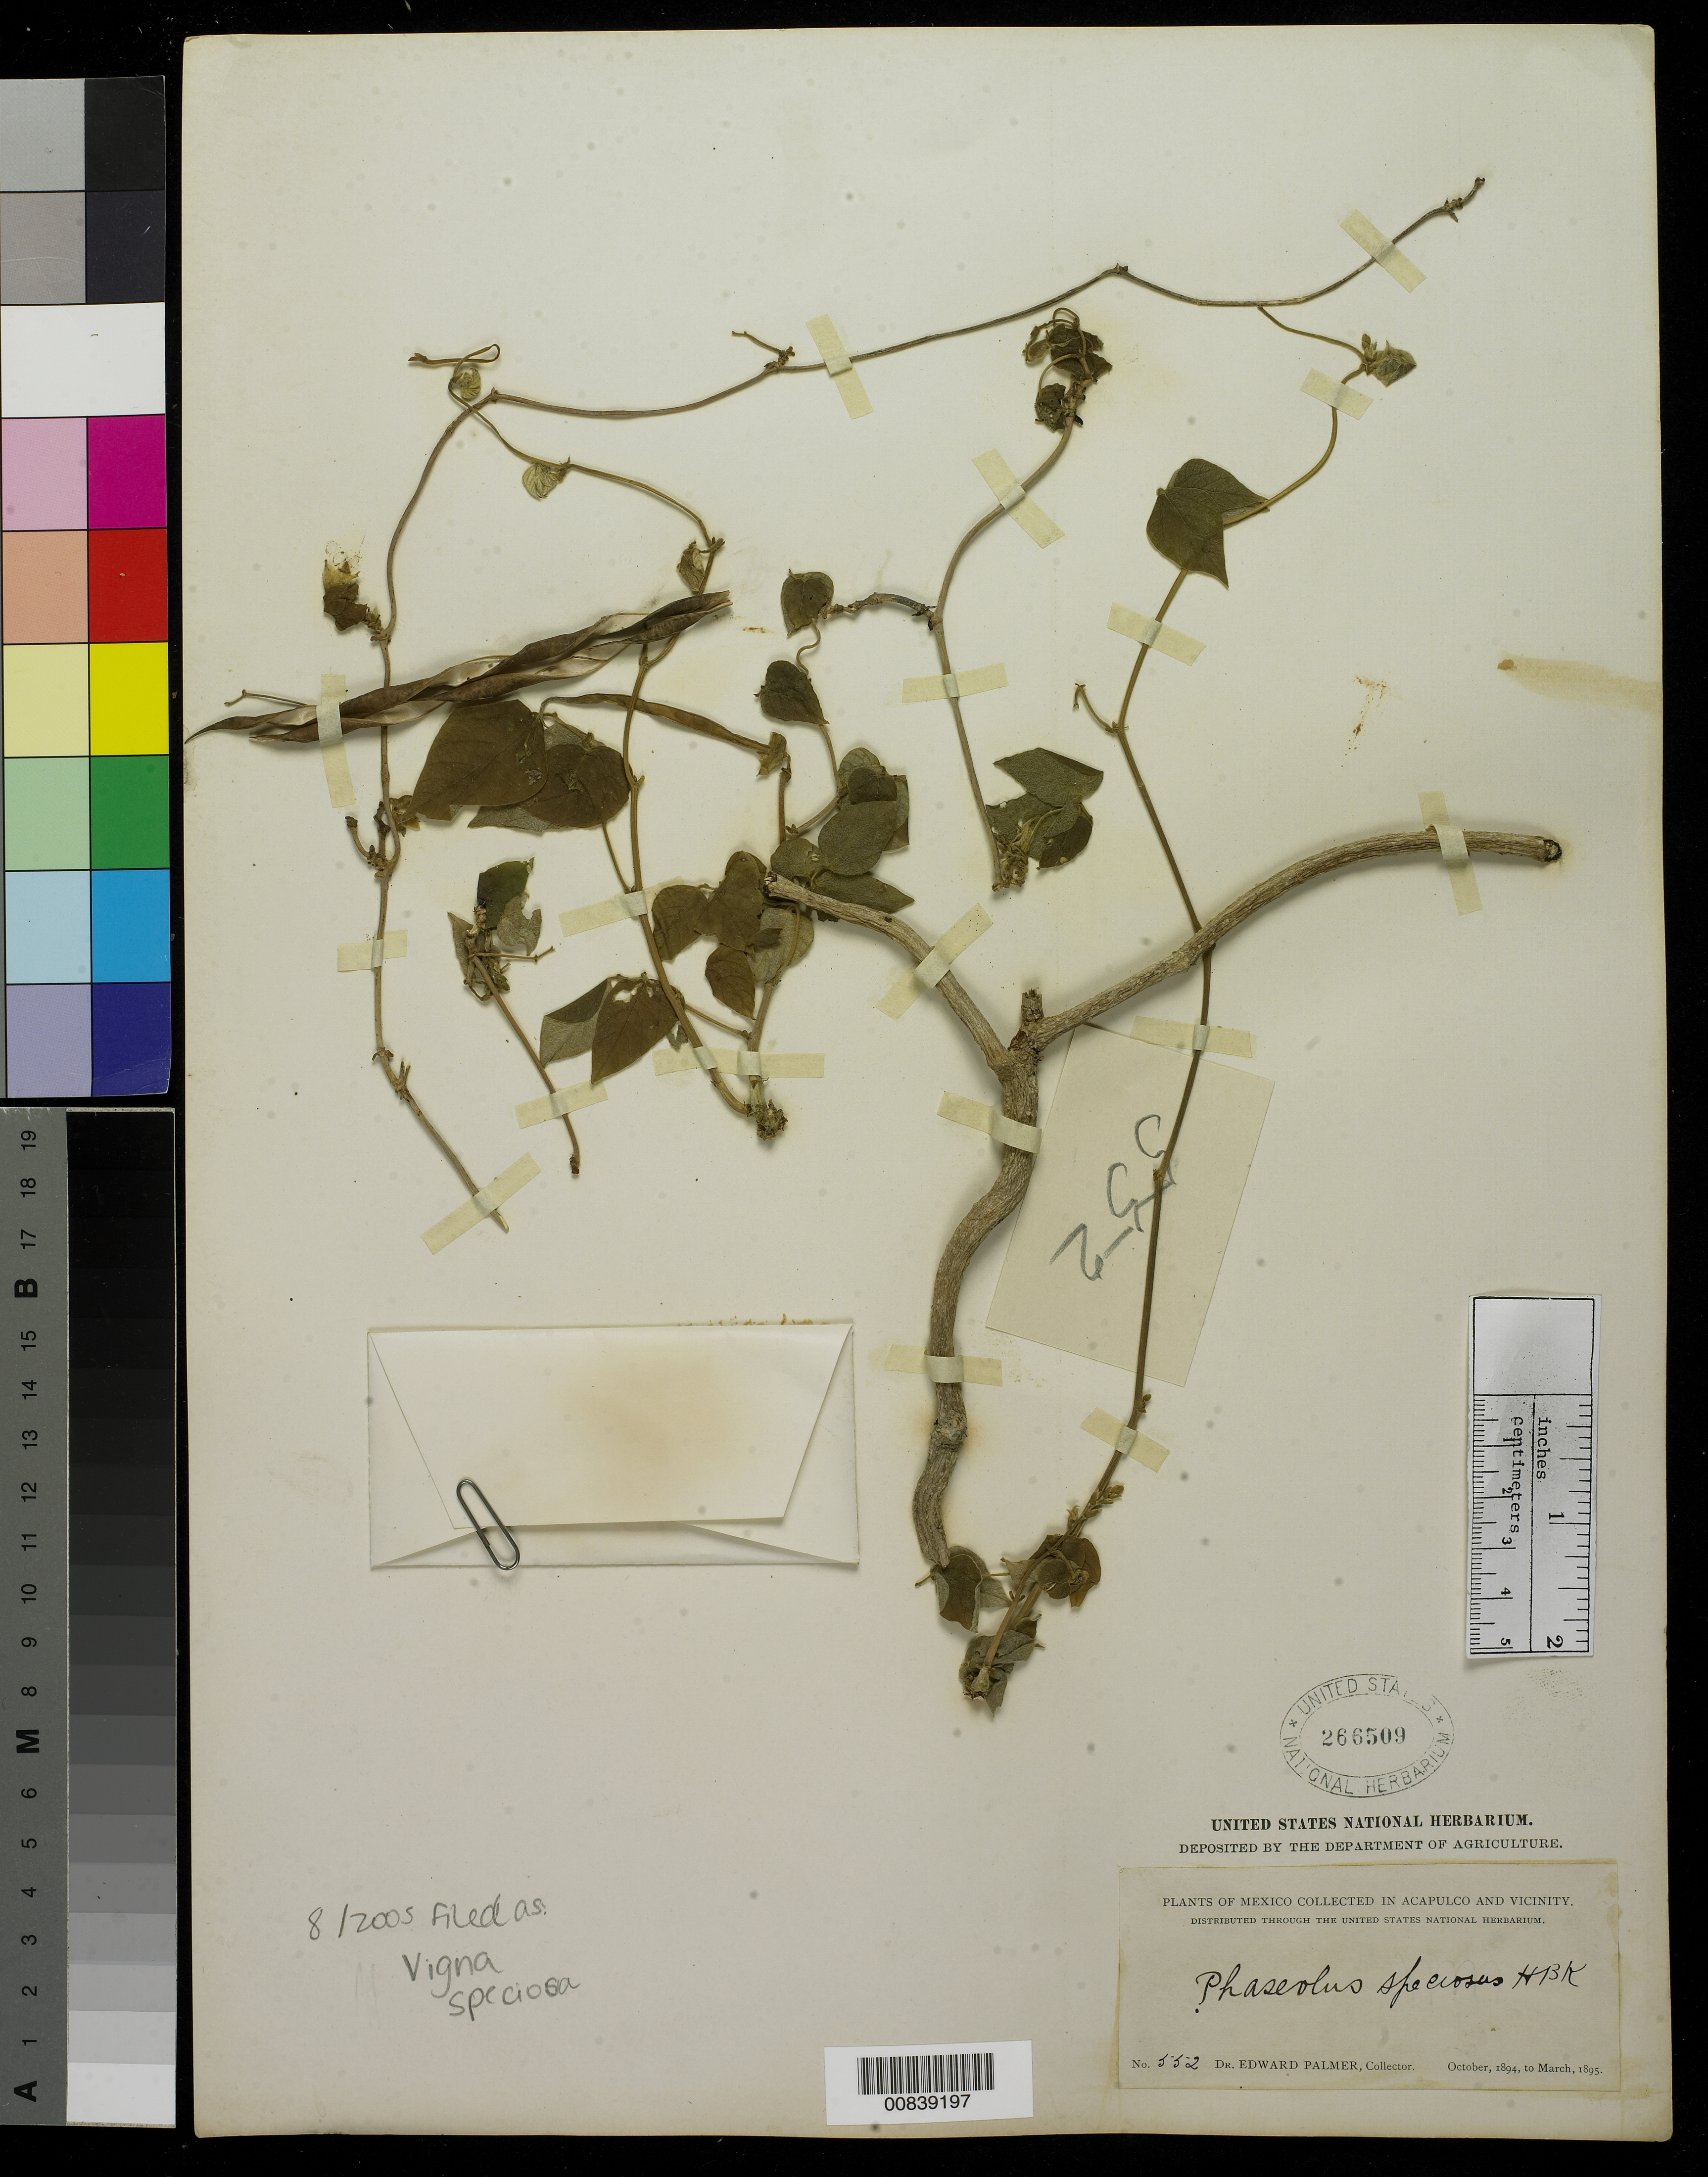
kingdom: Plantae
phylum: Tracheophyta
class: Magnoliopsida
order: Fabales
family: Fabaceae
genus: Sigmoidotropis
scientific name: Sigmoidotropis speciosa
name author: (Kunth) A. Delgado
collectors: E. Palmer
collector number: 552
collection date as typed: Oct 1894 to -- Mar 1895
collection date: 1894-10/1895-03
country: Mexico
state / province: Guerrero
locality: Acapulco, Guerrero and vicinity.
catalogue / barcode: US 266509